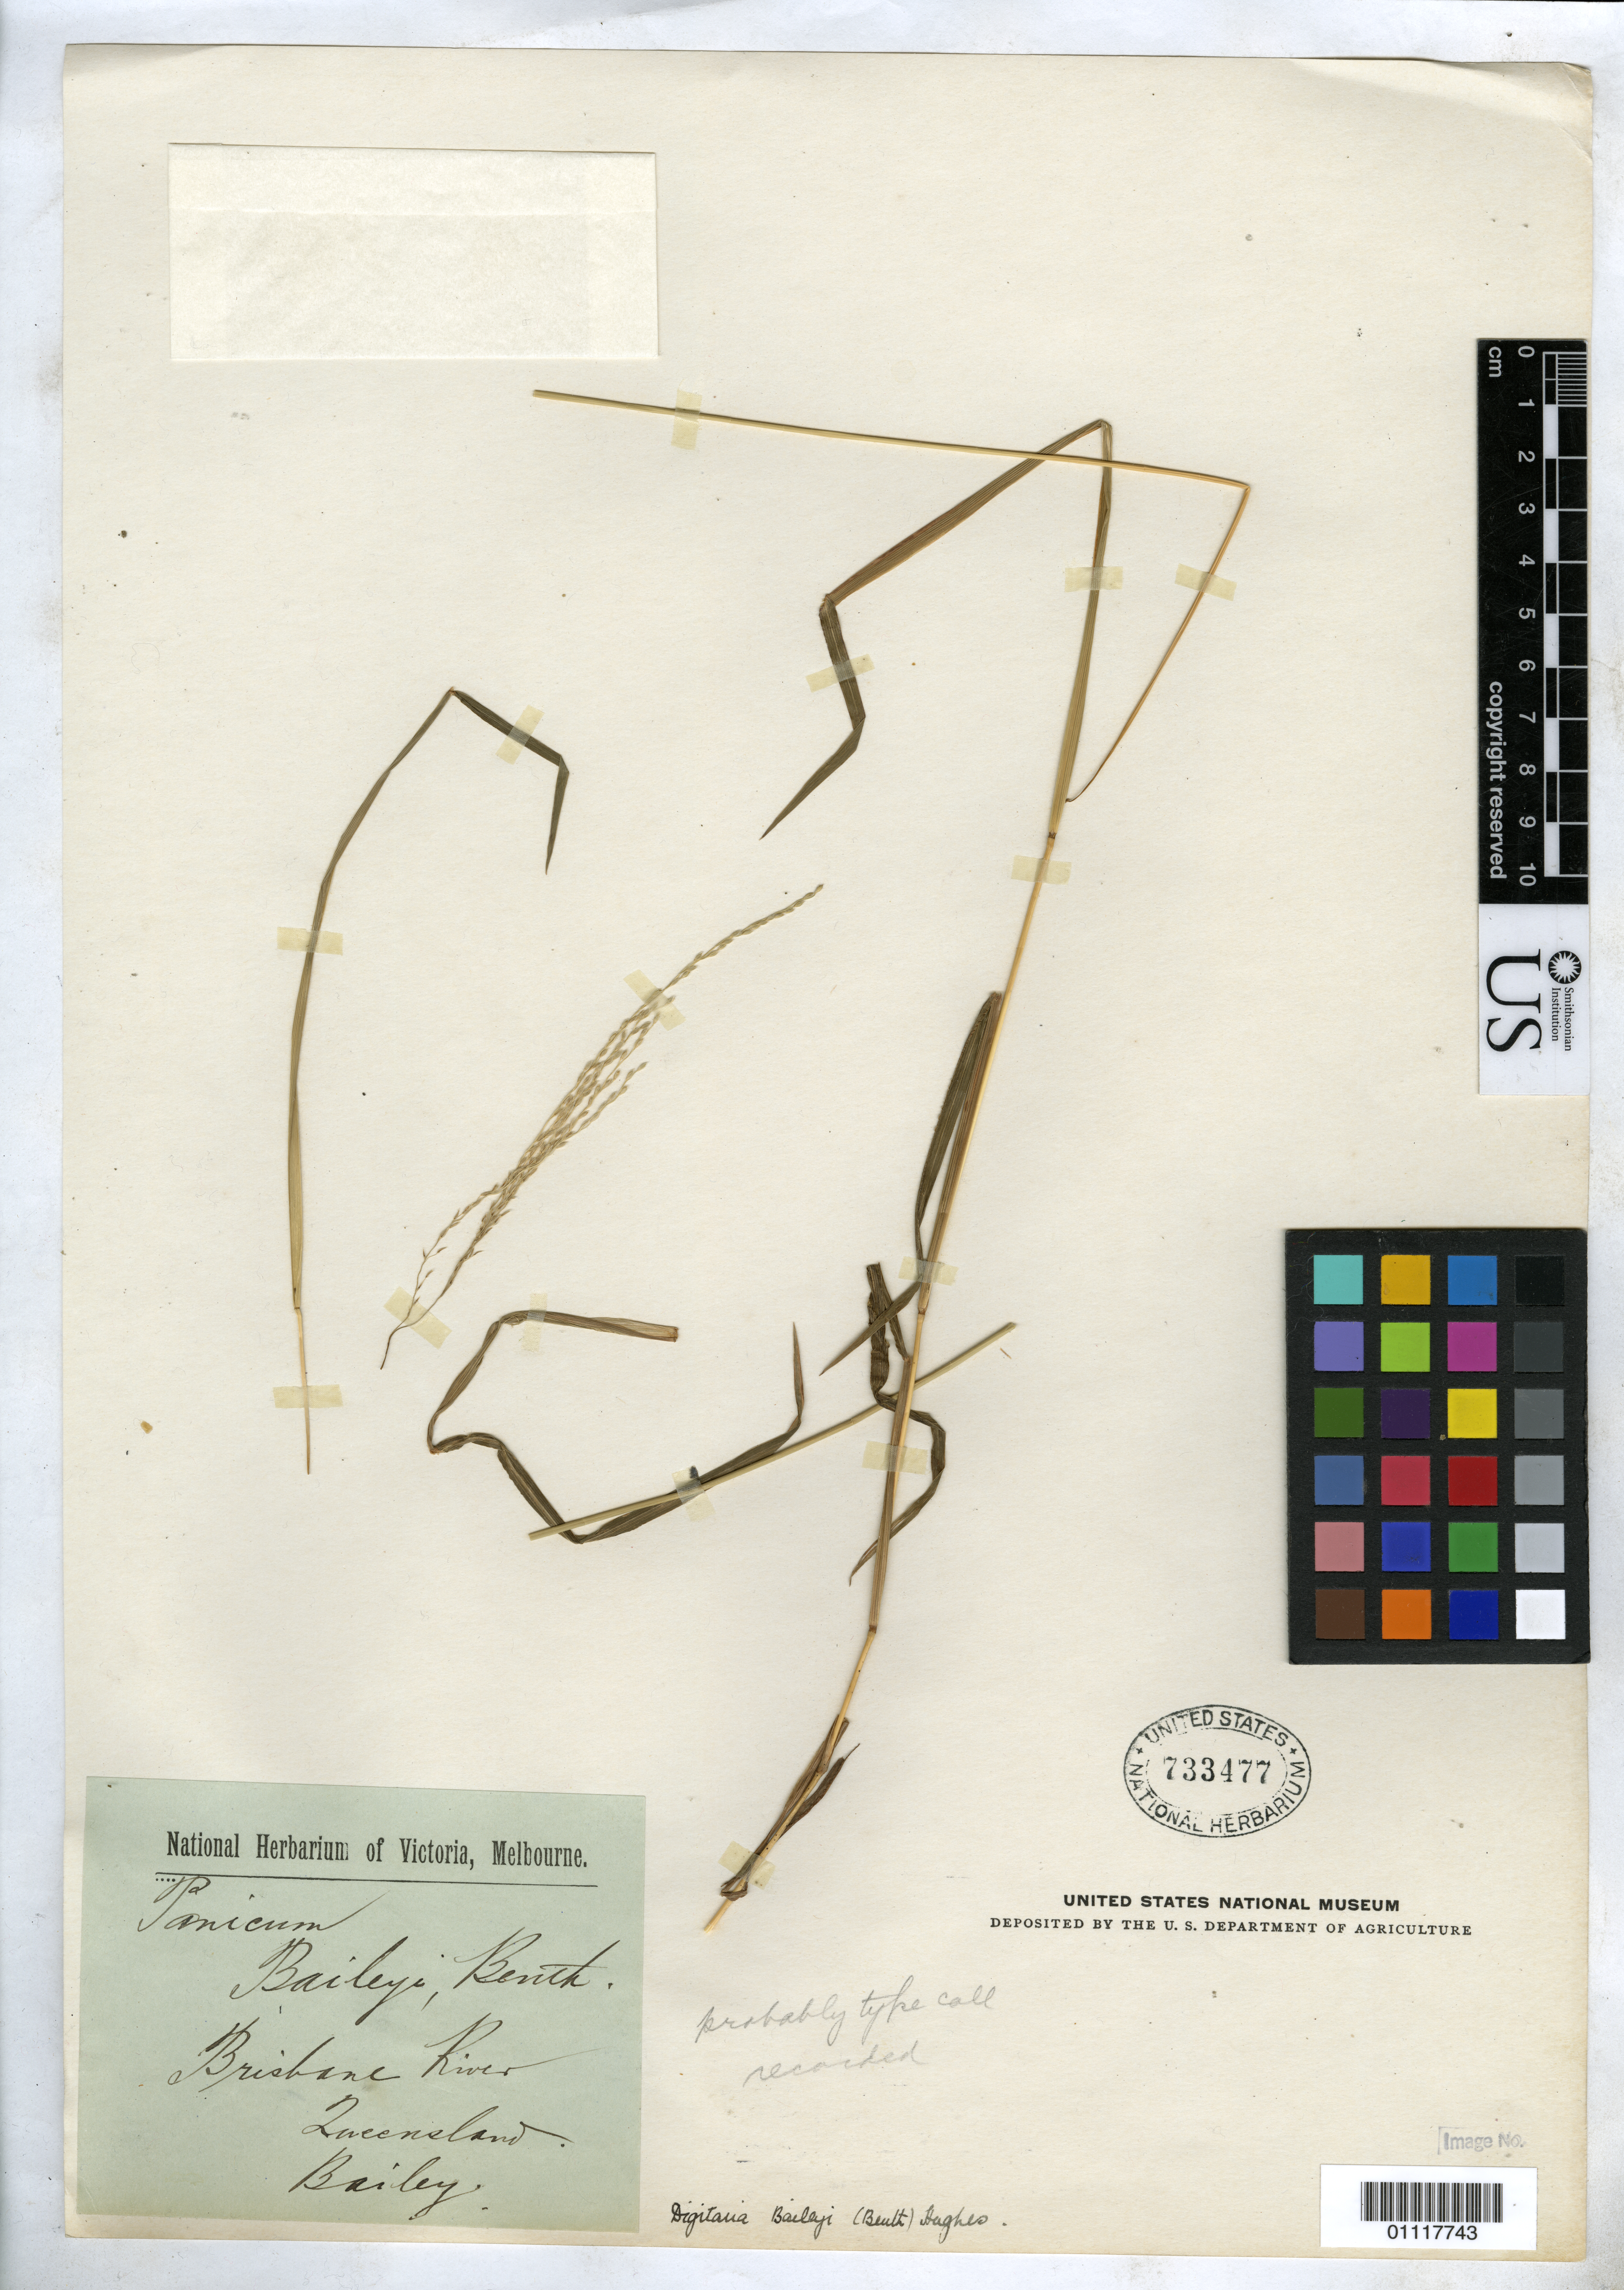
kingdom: Plantae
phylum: Tracheophyta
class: Liliopsida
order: Poales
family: Poaceae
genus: Panicum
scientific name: Panicum baileyi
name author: Benth.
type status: Syntype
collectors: F. M. Bailey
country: Australia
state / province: Queensland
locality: Brisbane river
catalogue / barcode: US 733477